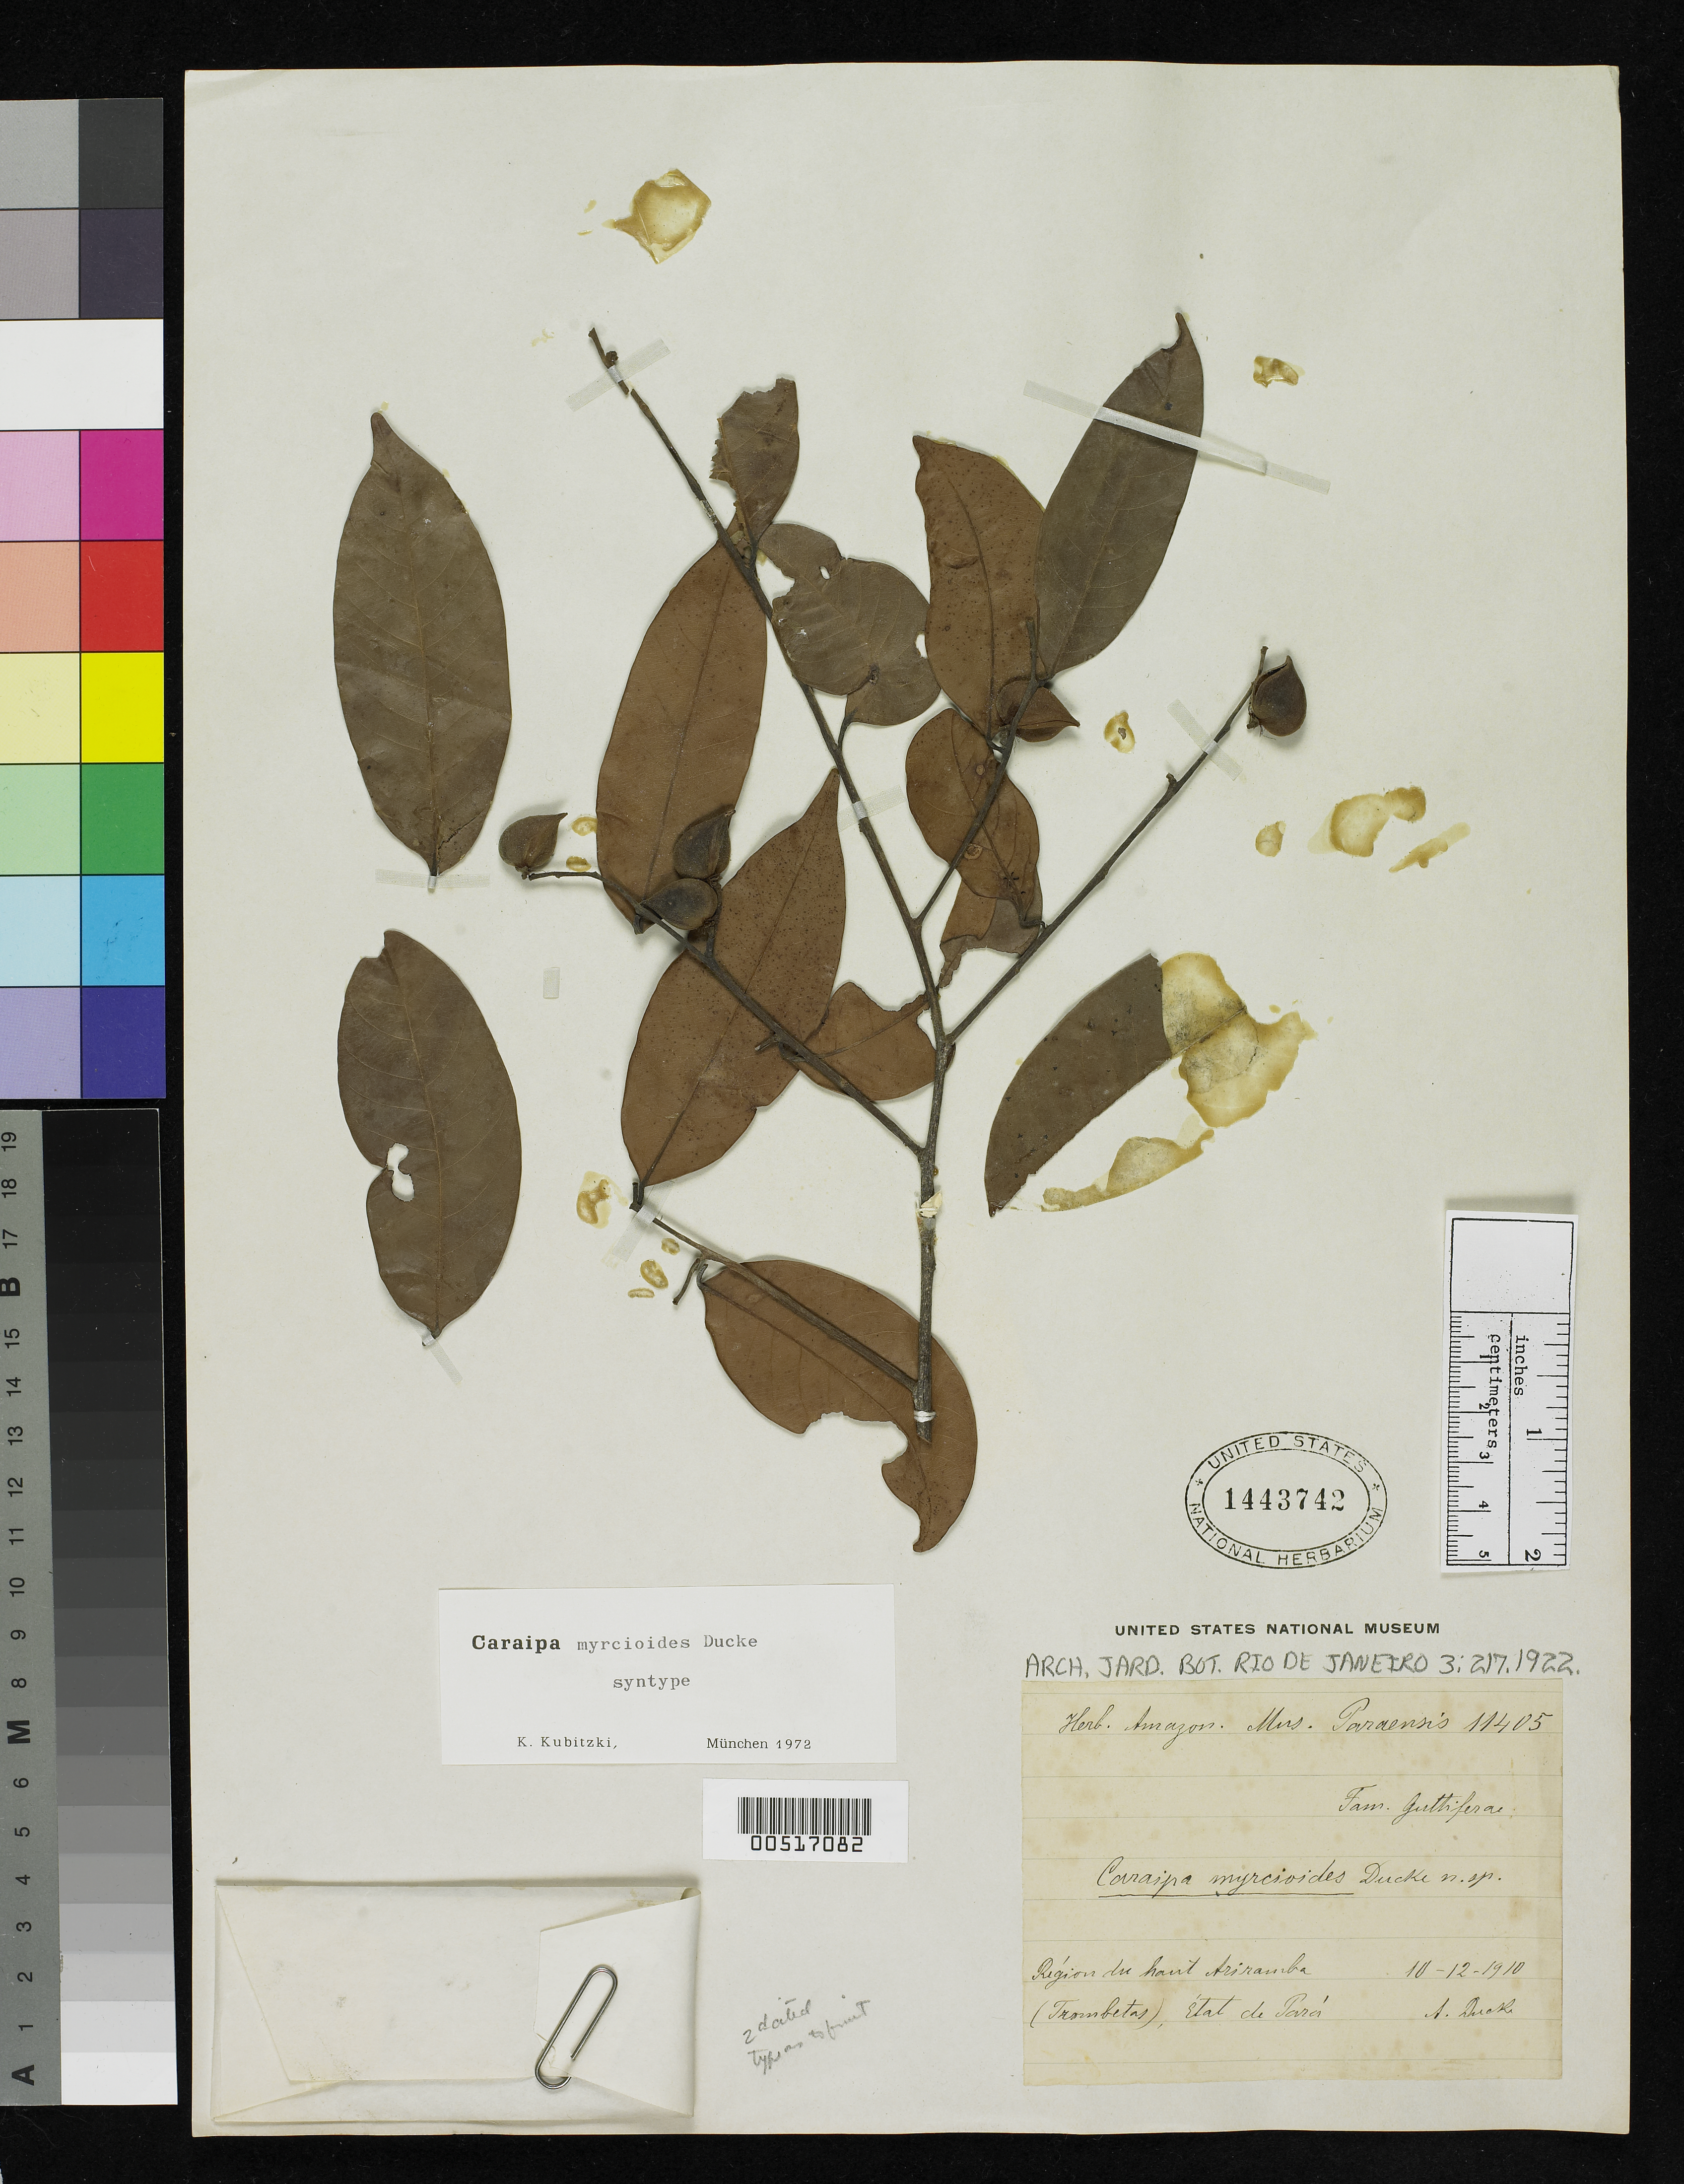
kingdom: Plantae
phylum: Tracheophyta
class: Magnoliopsida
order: Malpighiales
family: Calophyllaceae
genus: Caraipa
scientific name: Caraipa myrcioides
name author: Ducke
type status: Isosyntype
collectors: A. Ducke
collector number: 11405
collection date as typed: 10 Dec 1910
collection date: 1910-12-10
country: Brazil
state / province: Pará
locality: Region du haut Ariramba, Trombetas.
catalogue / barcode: US 1443742